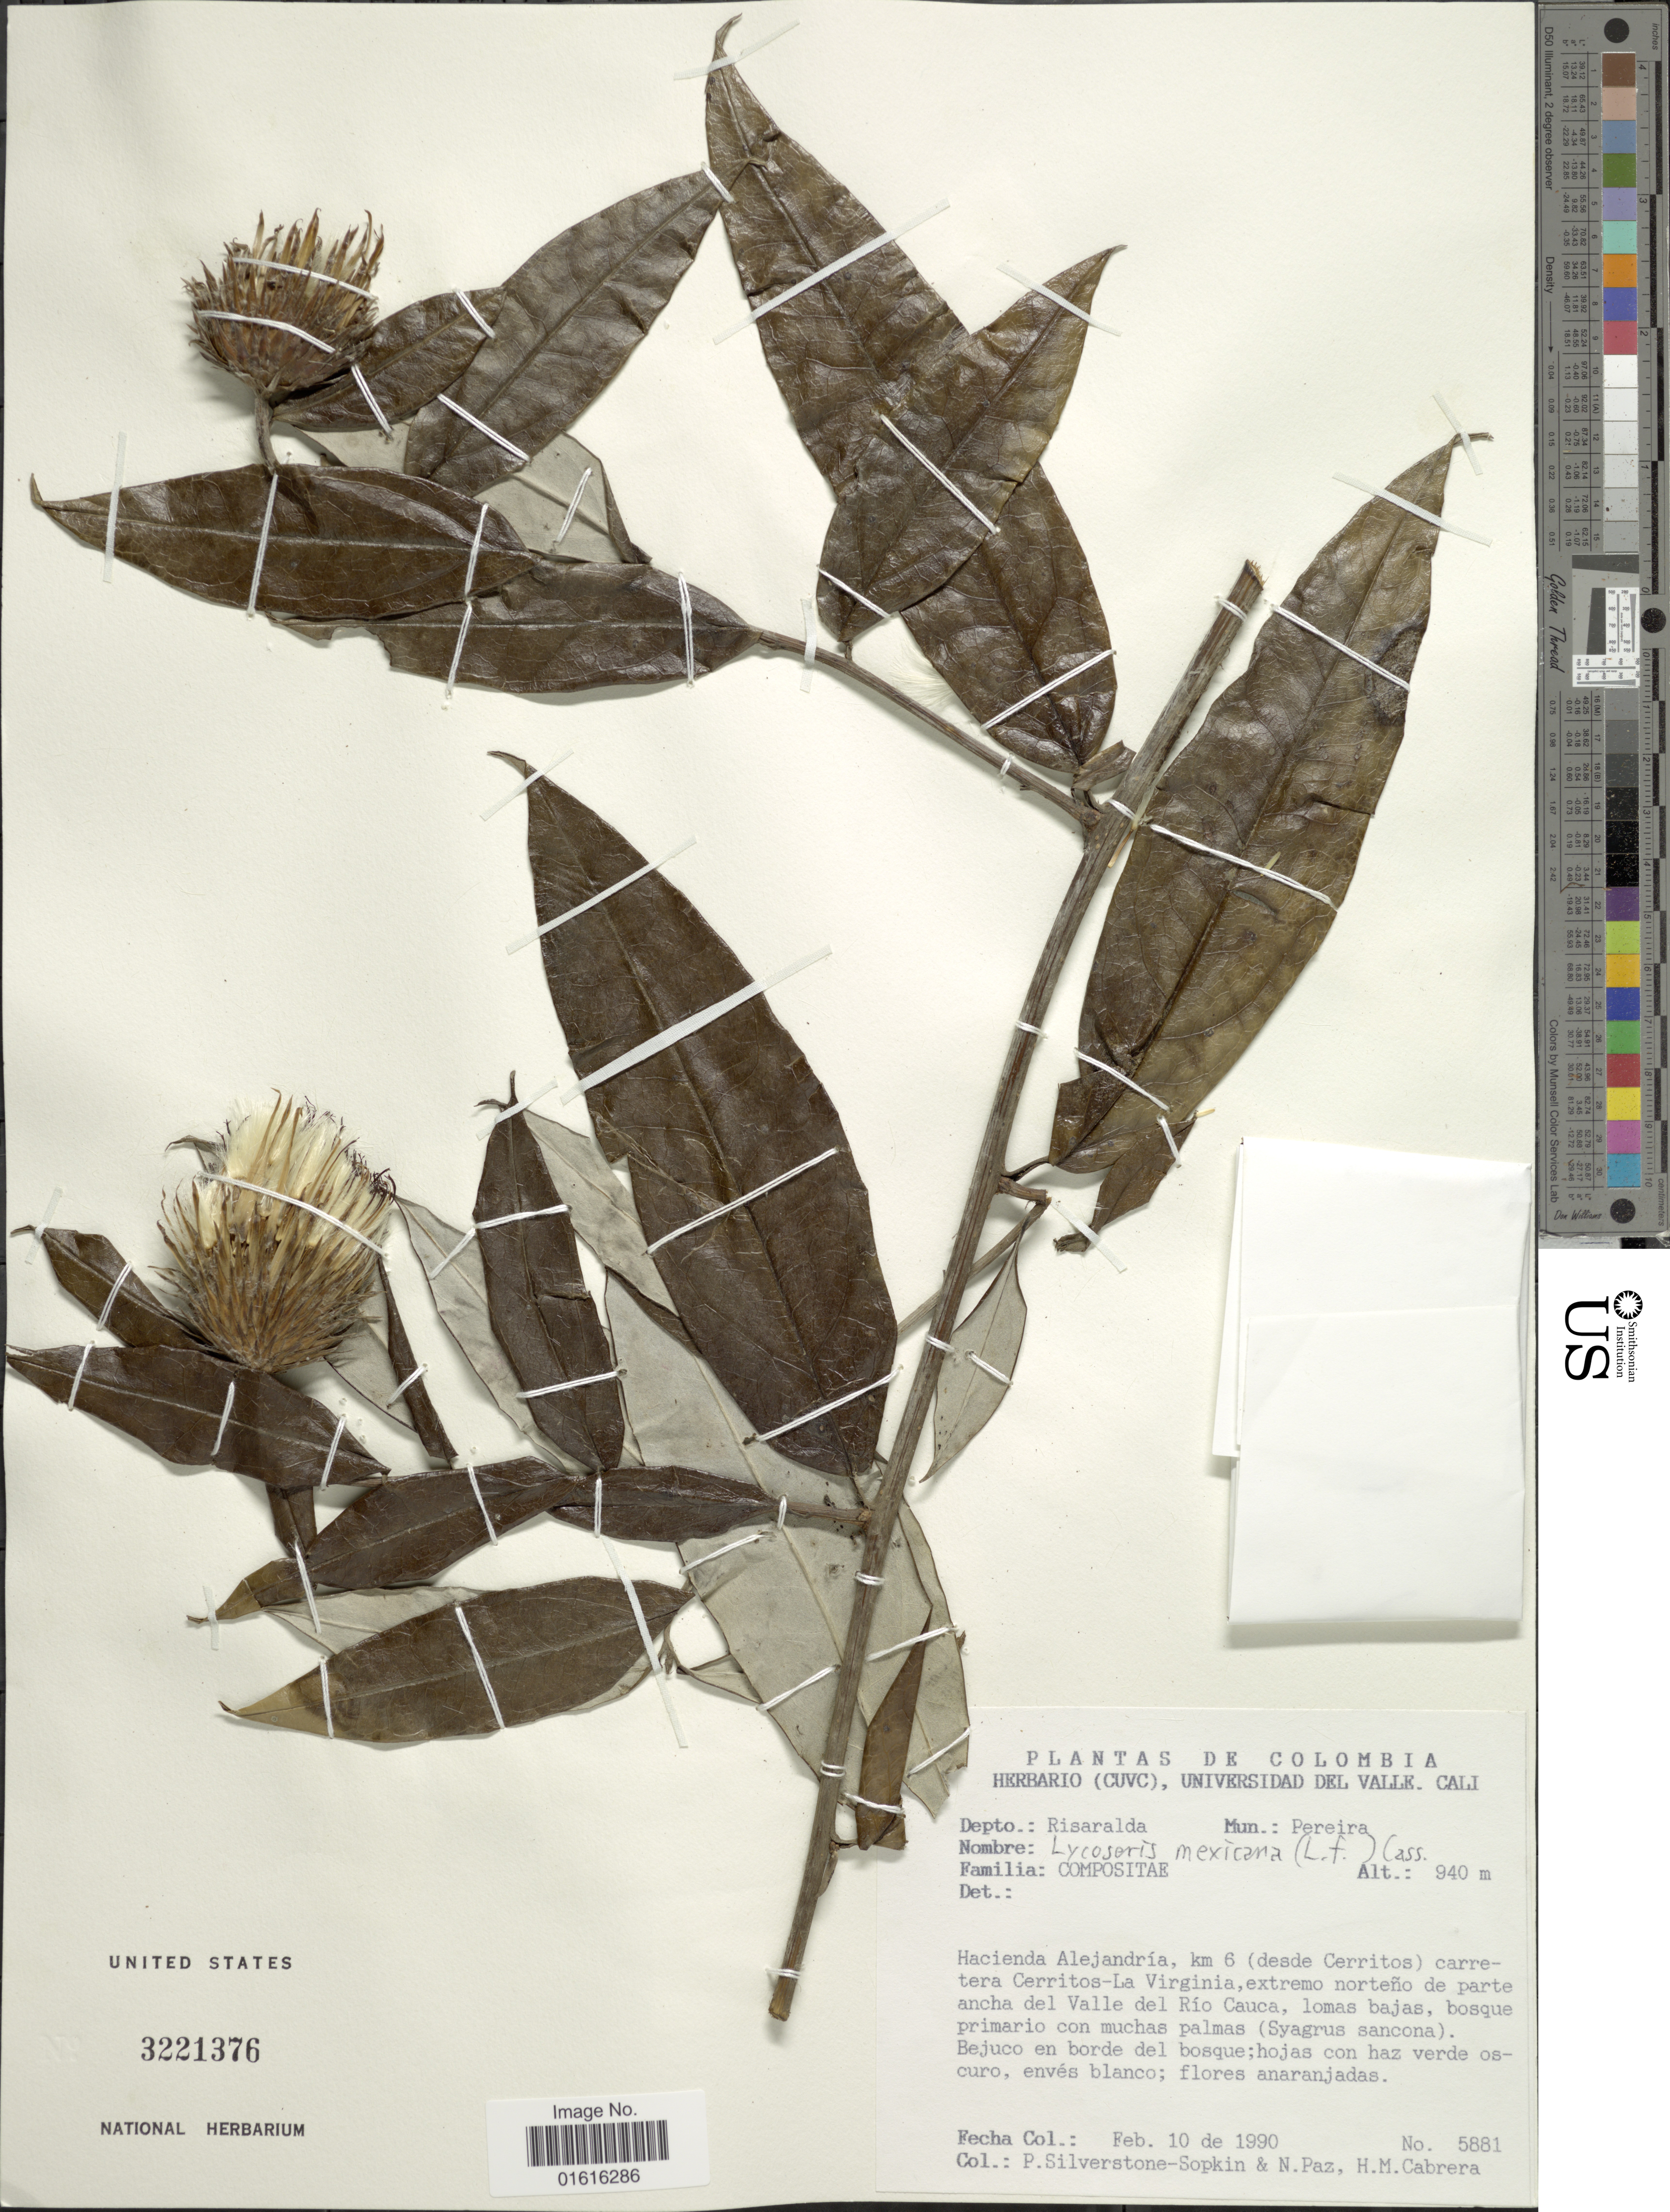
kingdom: Plantae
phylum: Tracheophyta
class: Magnoliopsida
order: Asterales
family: Asteraceae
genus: Lycoseris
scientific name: Lycoseris mexicana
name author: (L. f.) Cass.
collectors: P. A. Silverstone-Sopkin, N. Paz & H. Cabrera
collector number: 5881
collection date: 1990-02-10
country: Colombia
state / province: Risaralda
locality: Depto.: Risaralda. Mun.: Pereira. Hacienda Alejandría, km 6 (desde Cerritos) carretera Cerritos-La Virginia, extremo norteño de parte ancha del Valle del Río Cauca, lomas bajas.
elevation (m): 940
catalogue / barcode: US 3221376